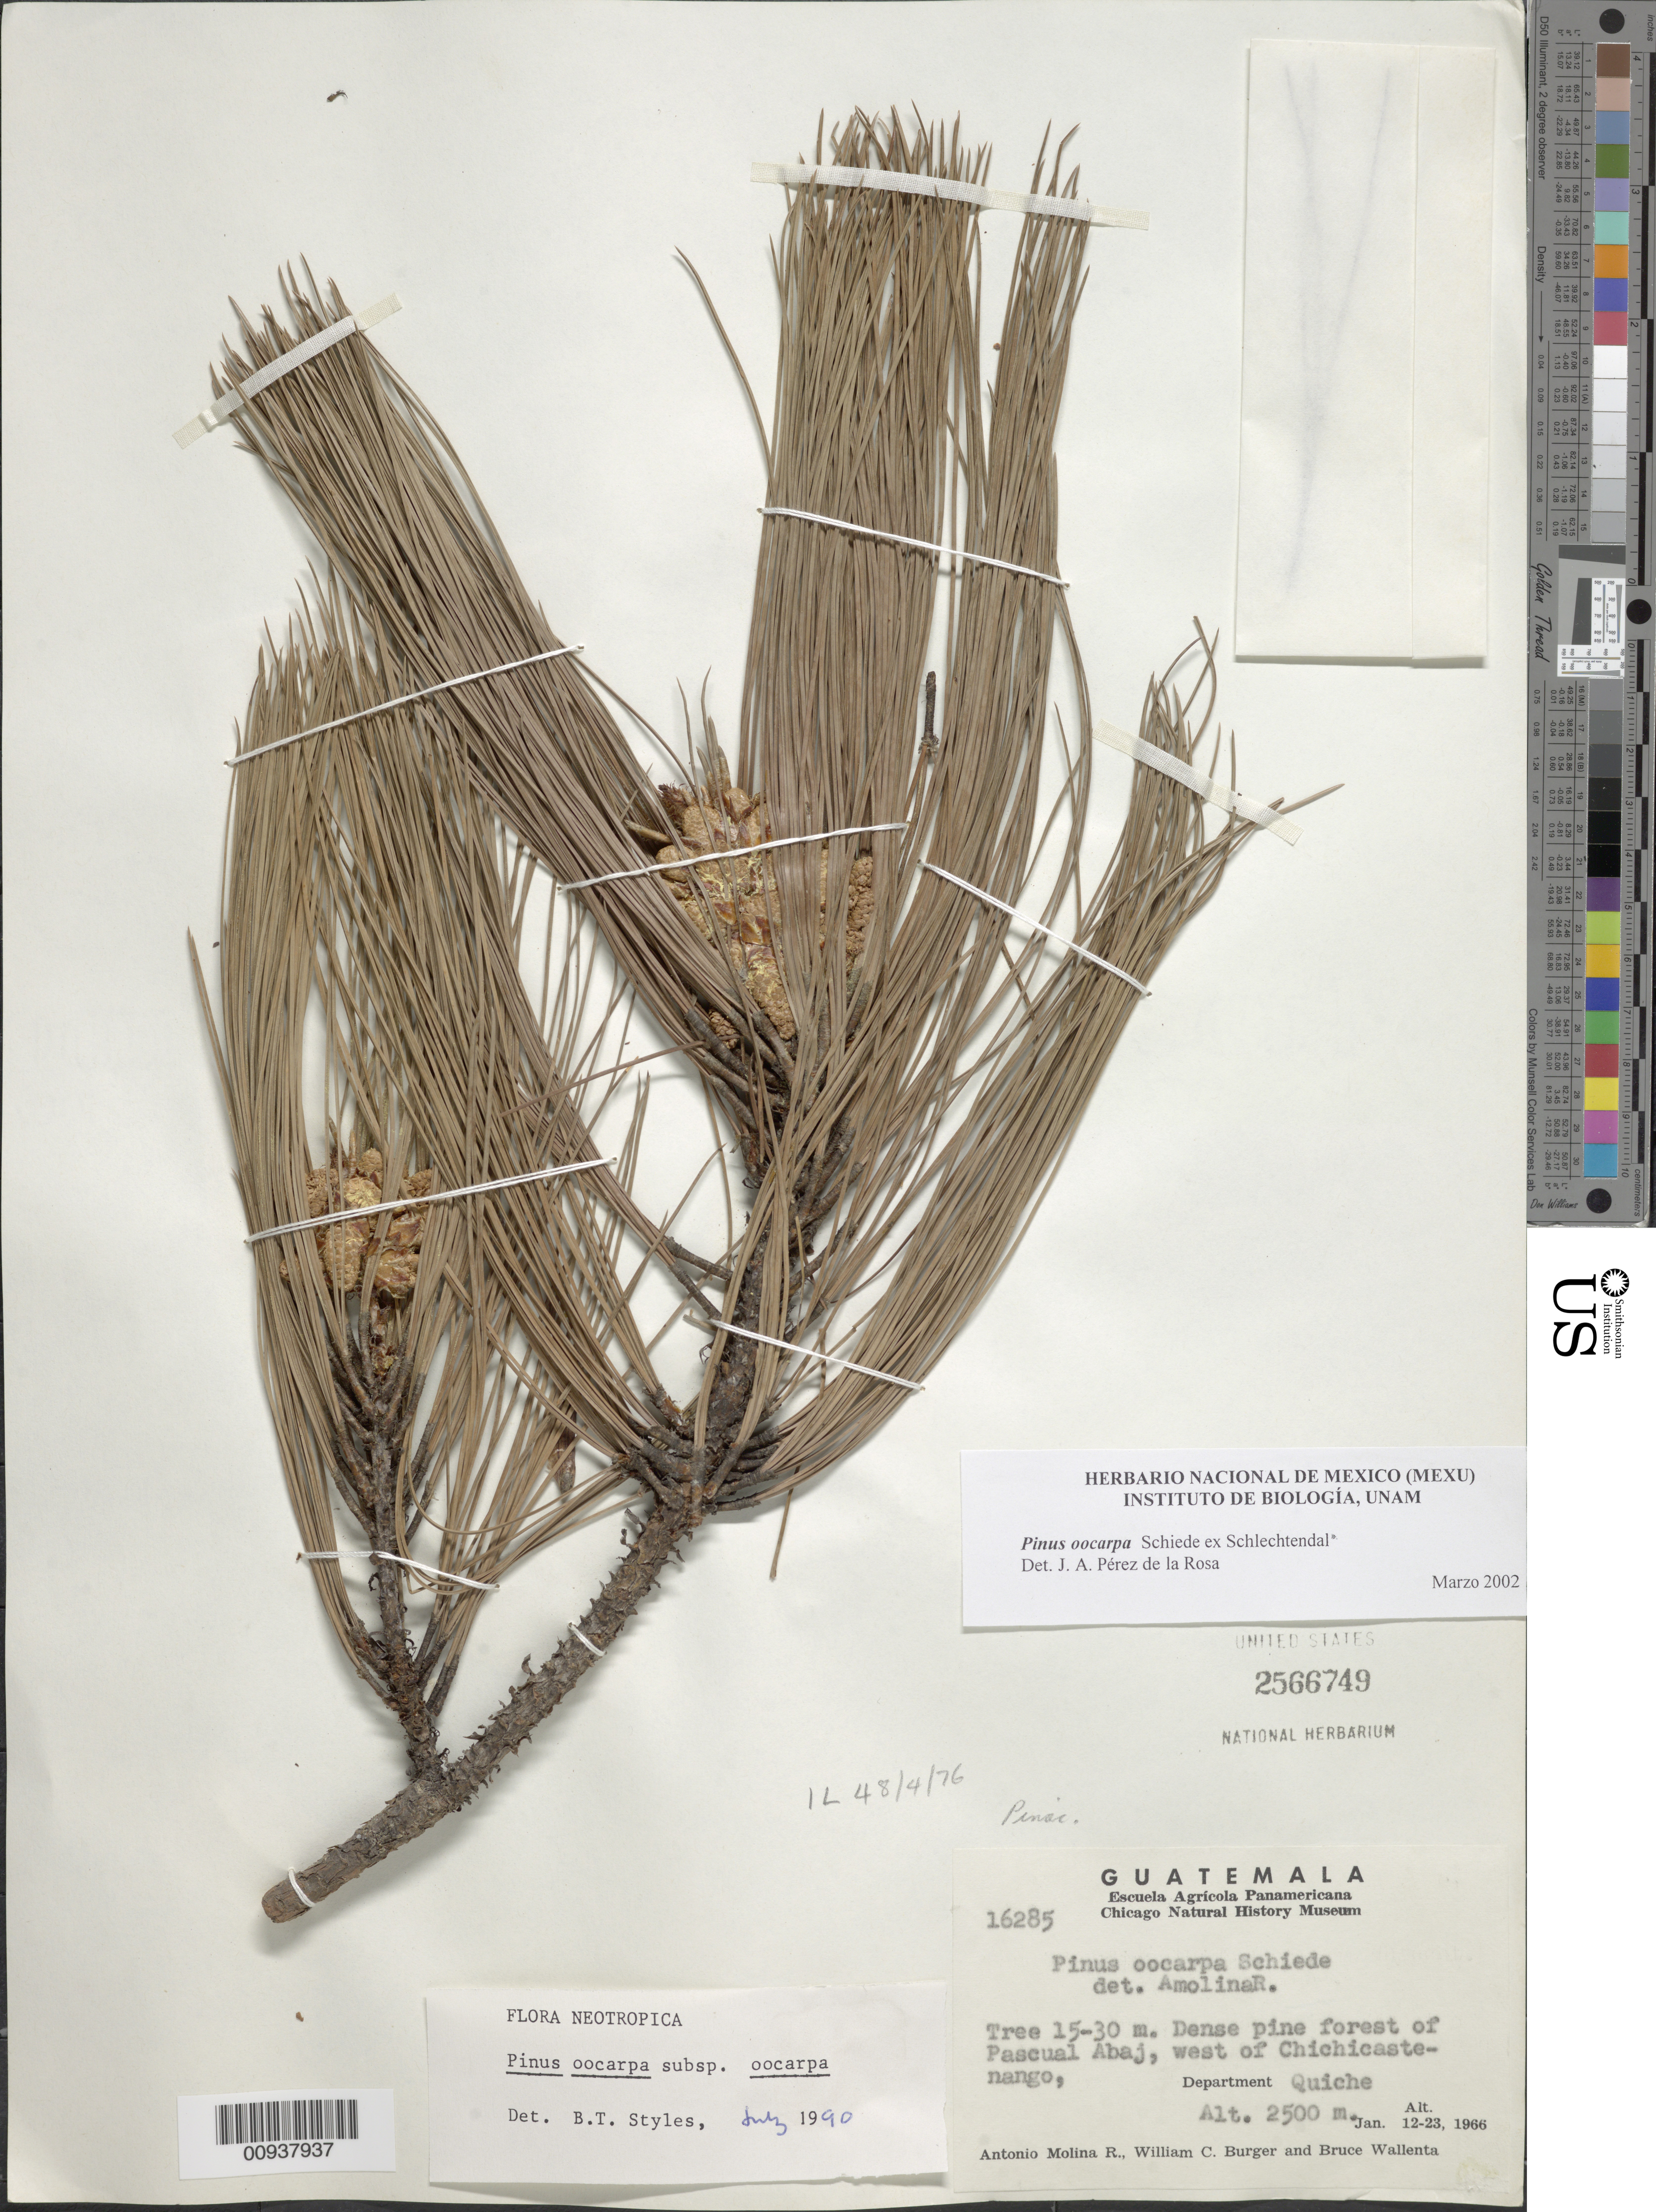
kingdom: Plantae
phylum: Tracheophyta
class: Pinopsida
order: Pinales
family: Pinaceae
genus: Pinus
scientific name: Pinus oocarpa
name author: Schiede ex Schltdl.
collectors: A. Molina R., W. Burger & B. Wallenta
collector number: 16285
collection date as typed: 12 Jan 1966 to 23 Jan 1966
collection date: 1966-01-12/1966-01-23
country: Guatemala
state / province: El Quiché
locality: Pascal Abaj, west of Chichicastenango.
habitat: Dense pine forest.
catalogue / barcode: US 2566749